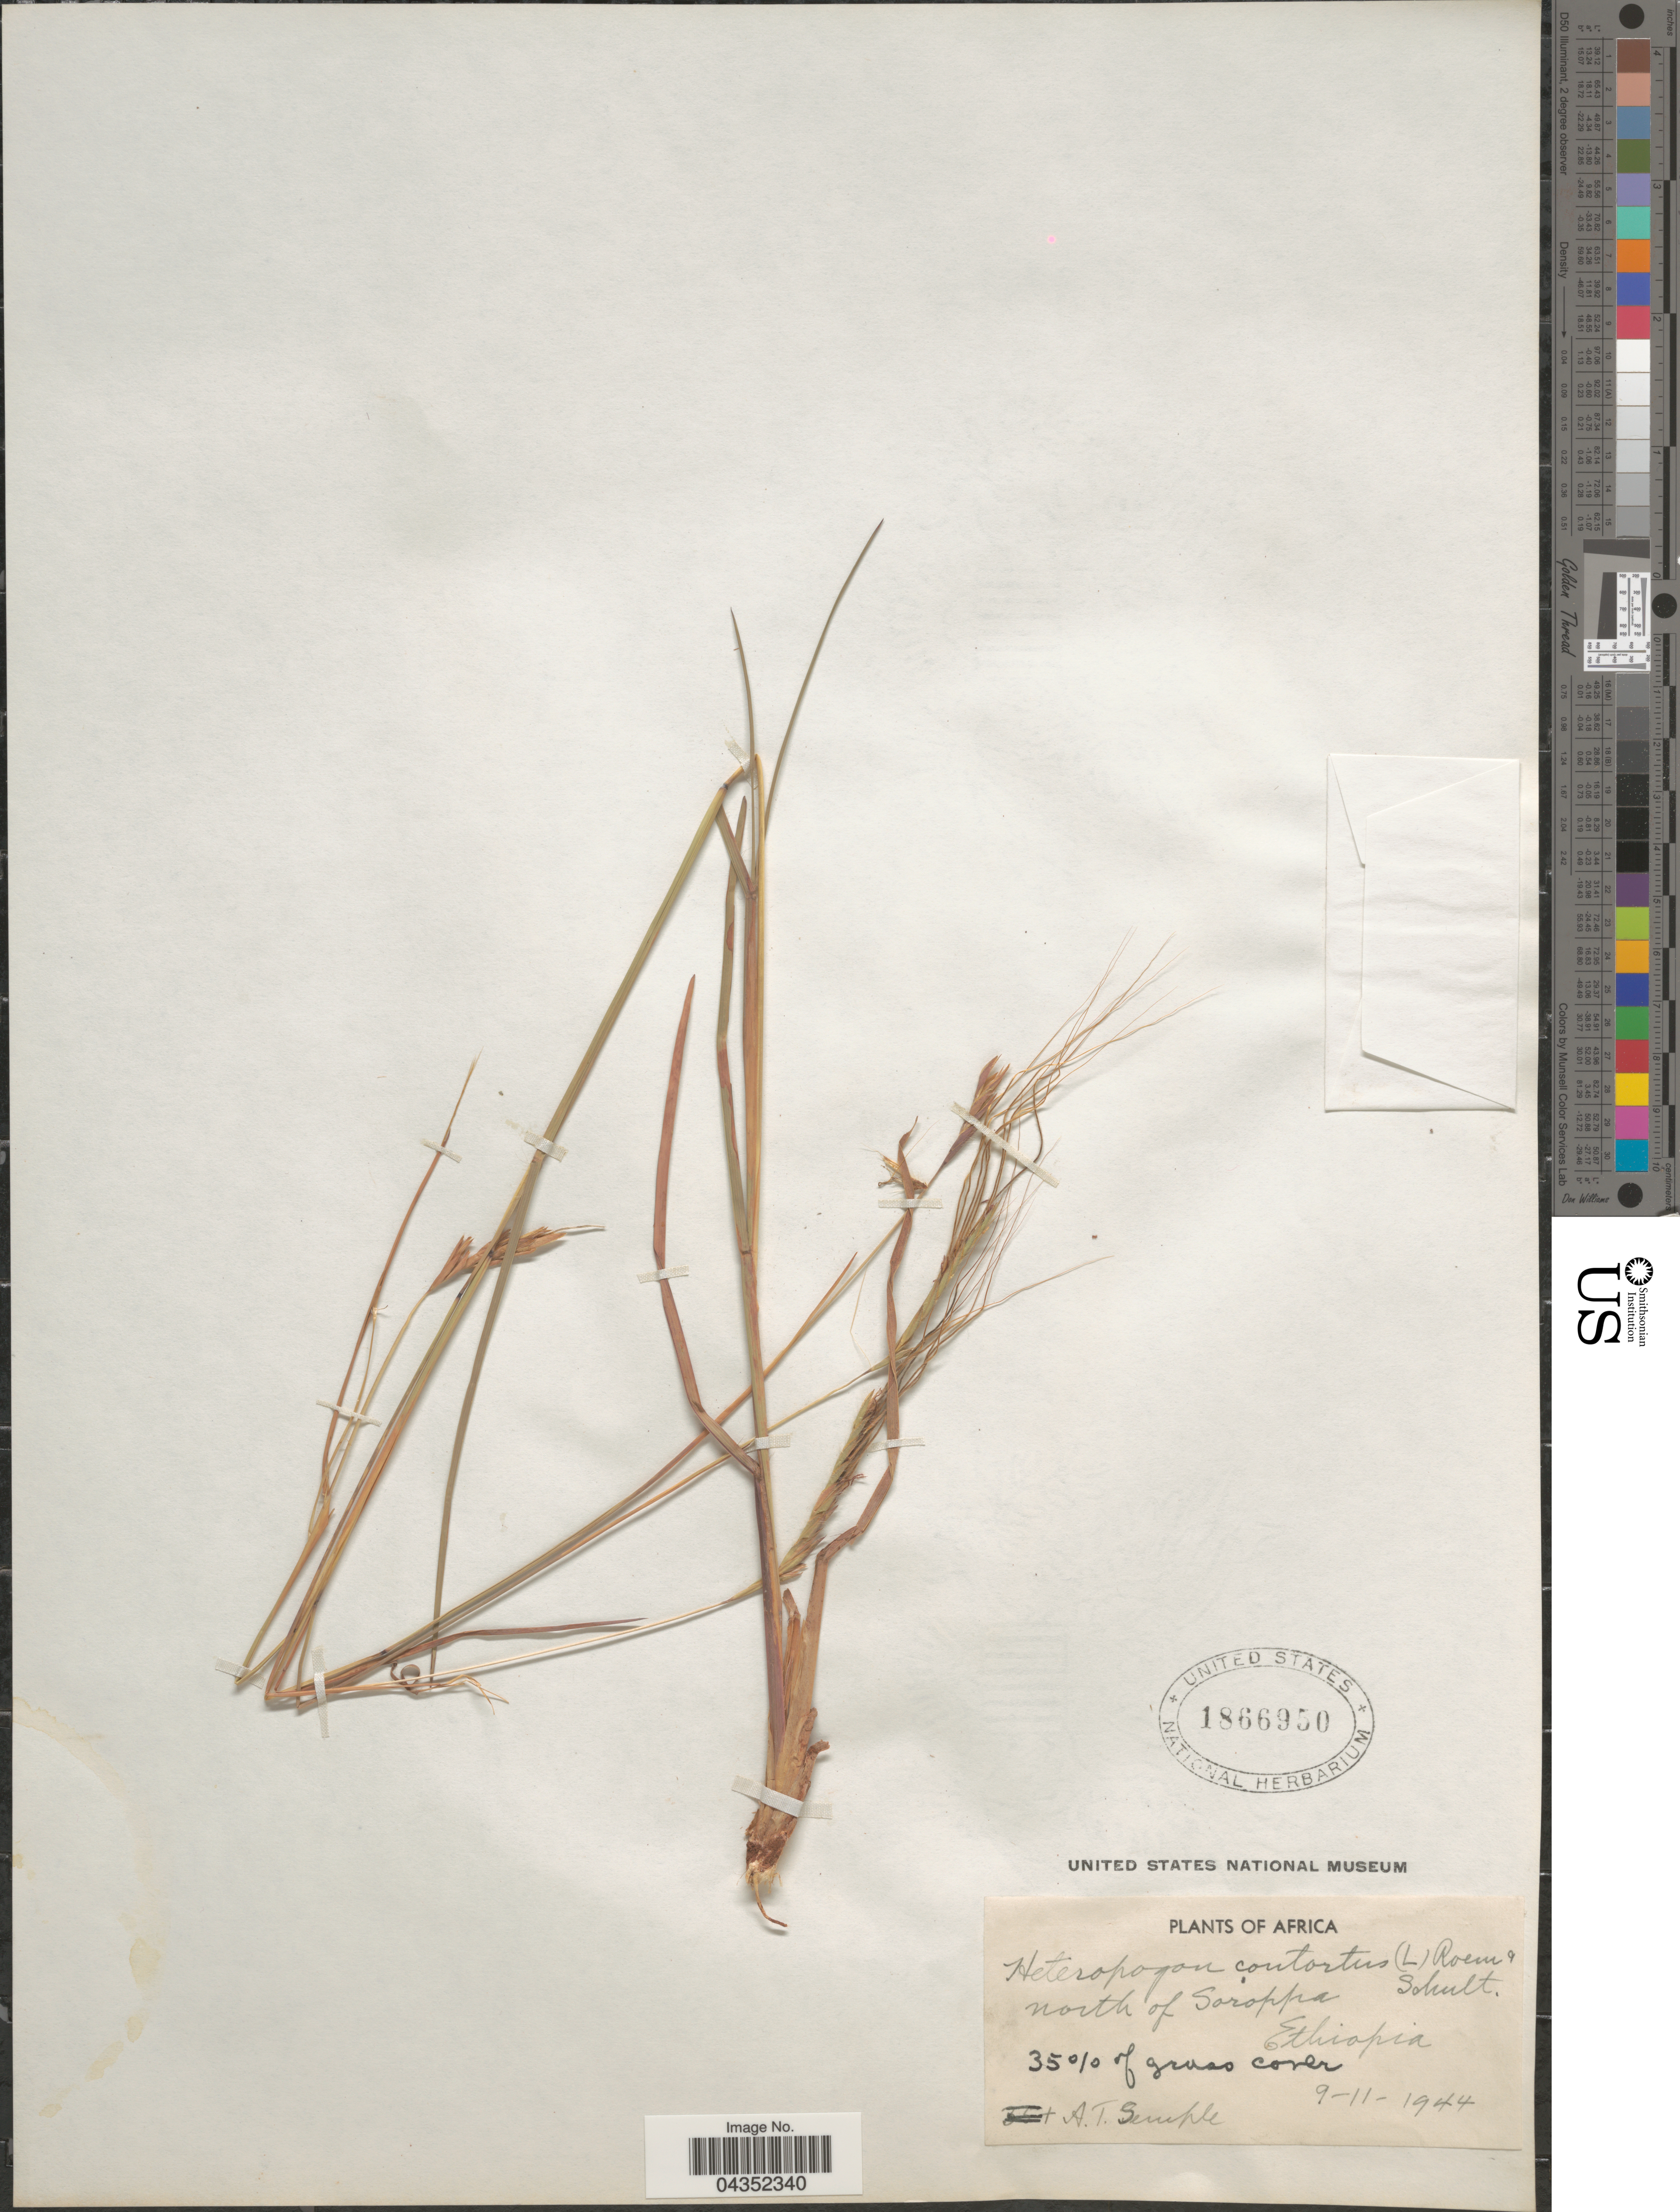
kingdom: Plantae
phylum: Tracheophyta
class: Liliopsida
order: Poales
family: Poaceae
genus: Heteropogon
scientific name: Heteropogon contortus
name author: (L.) P. Beauv. ex Roem. & Schult.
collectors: A. Semple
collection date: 1944-11-09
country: Ethiopia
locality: North of Soroppa.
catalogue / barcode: US 1866950